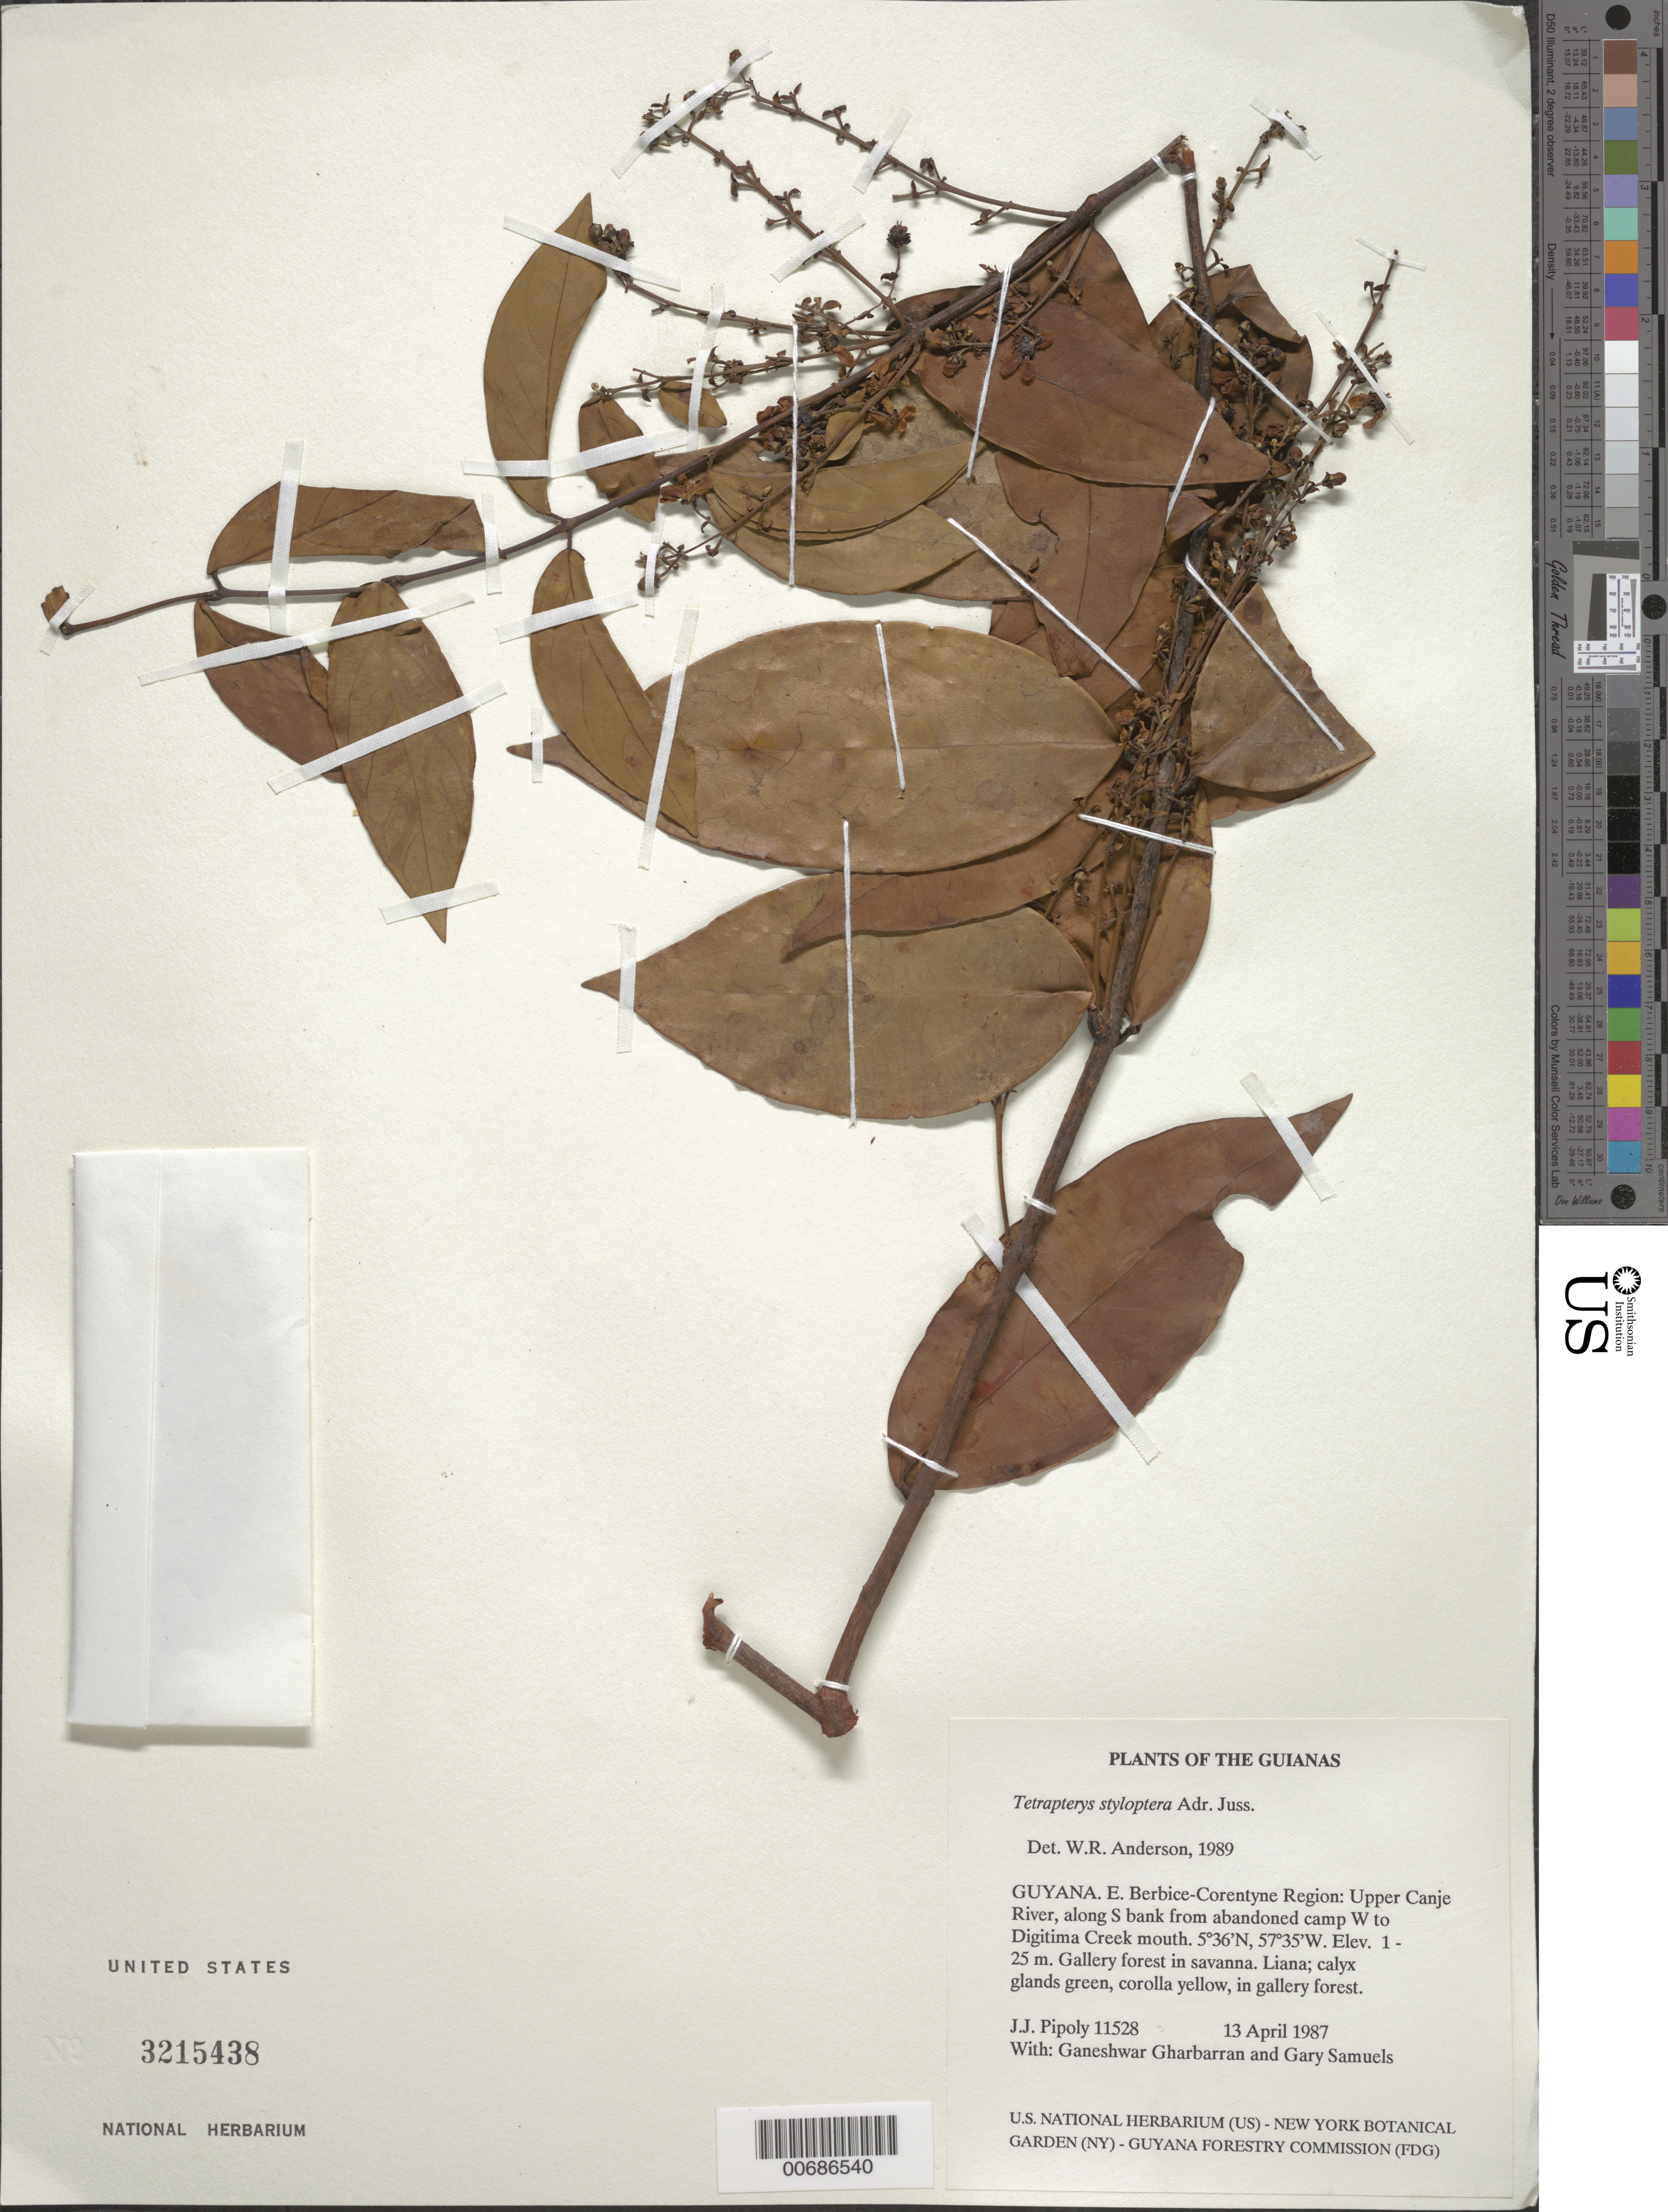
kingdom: Plantae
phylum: Tracheophyta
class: Magnoliopsida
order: Malpighiales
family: Malpighiaceae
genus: Glicophyllum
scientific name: Glicophyllum stylopterum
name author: (A. Juss.) R.F. Almeida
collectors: J. J. Pipoly, G. Gharbarran & G. Samuels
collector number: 11528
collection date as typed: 13 April 1987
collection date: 1987-04-13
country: Guyana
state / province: E. Berbice-Corentyne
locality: Upper Canje River, S bank from abandoned Amerindian logging camp W to Digitima Cr. mouth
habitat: Gallery forest in savanna; Eperua and Parinari dominants, most plants covered with small, black, stinging ants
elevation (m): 1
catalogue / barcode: US 3215438